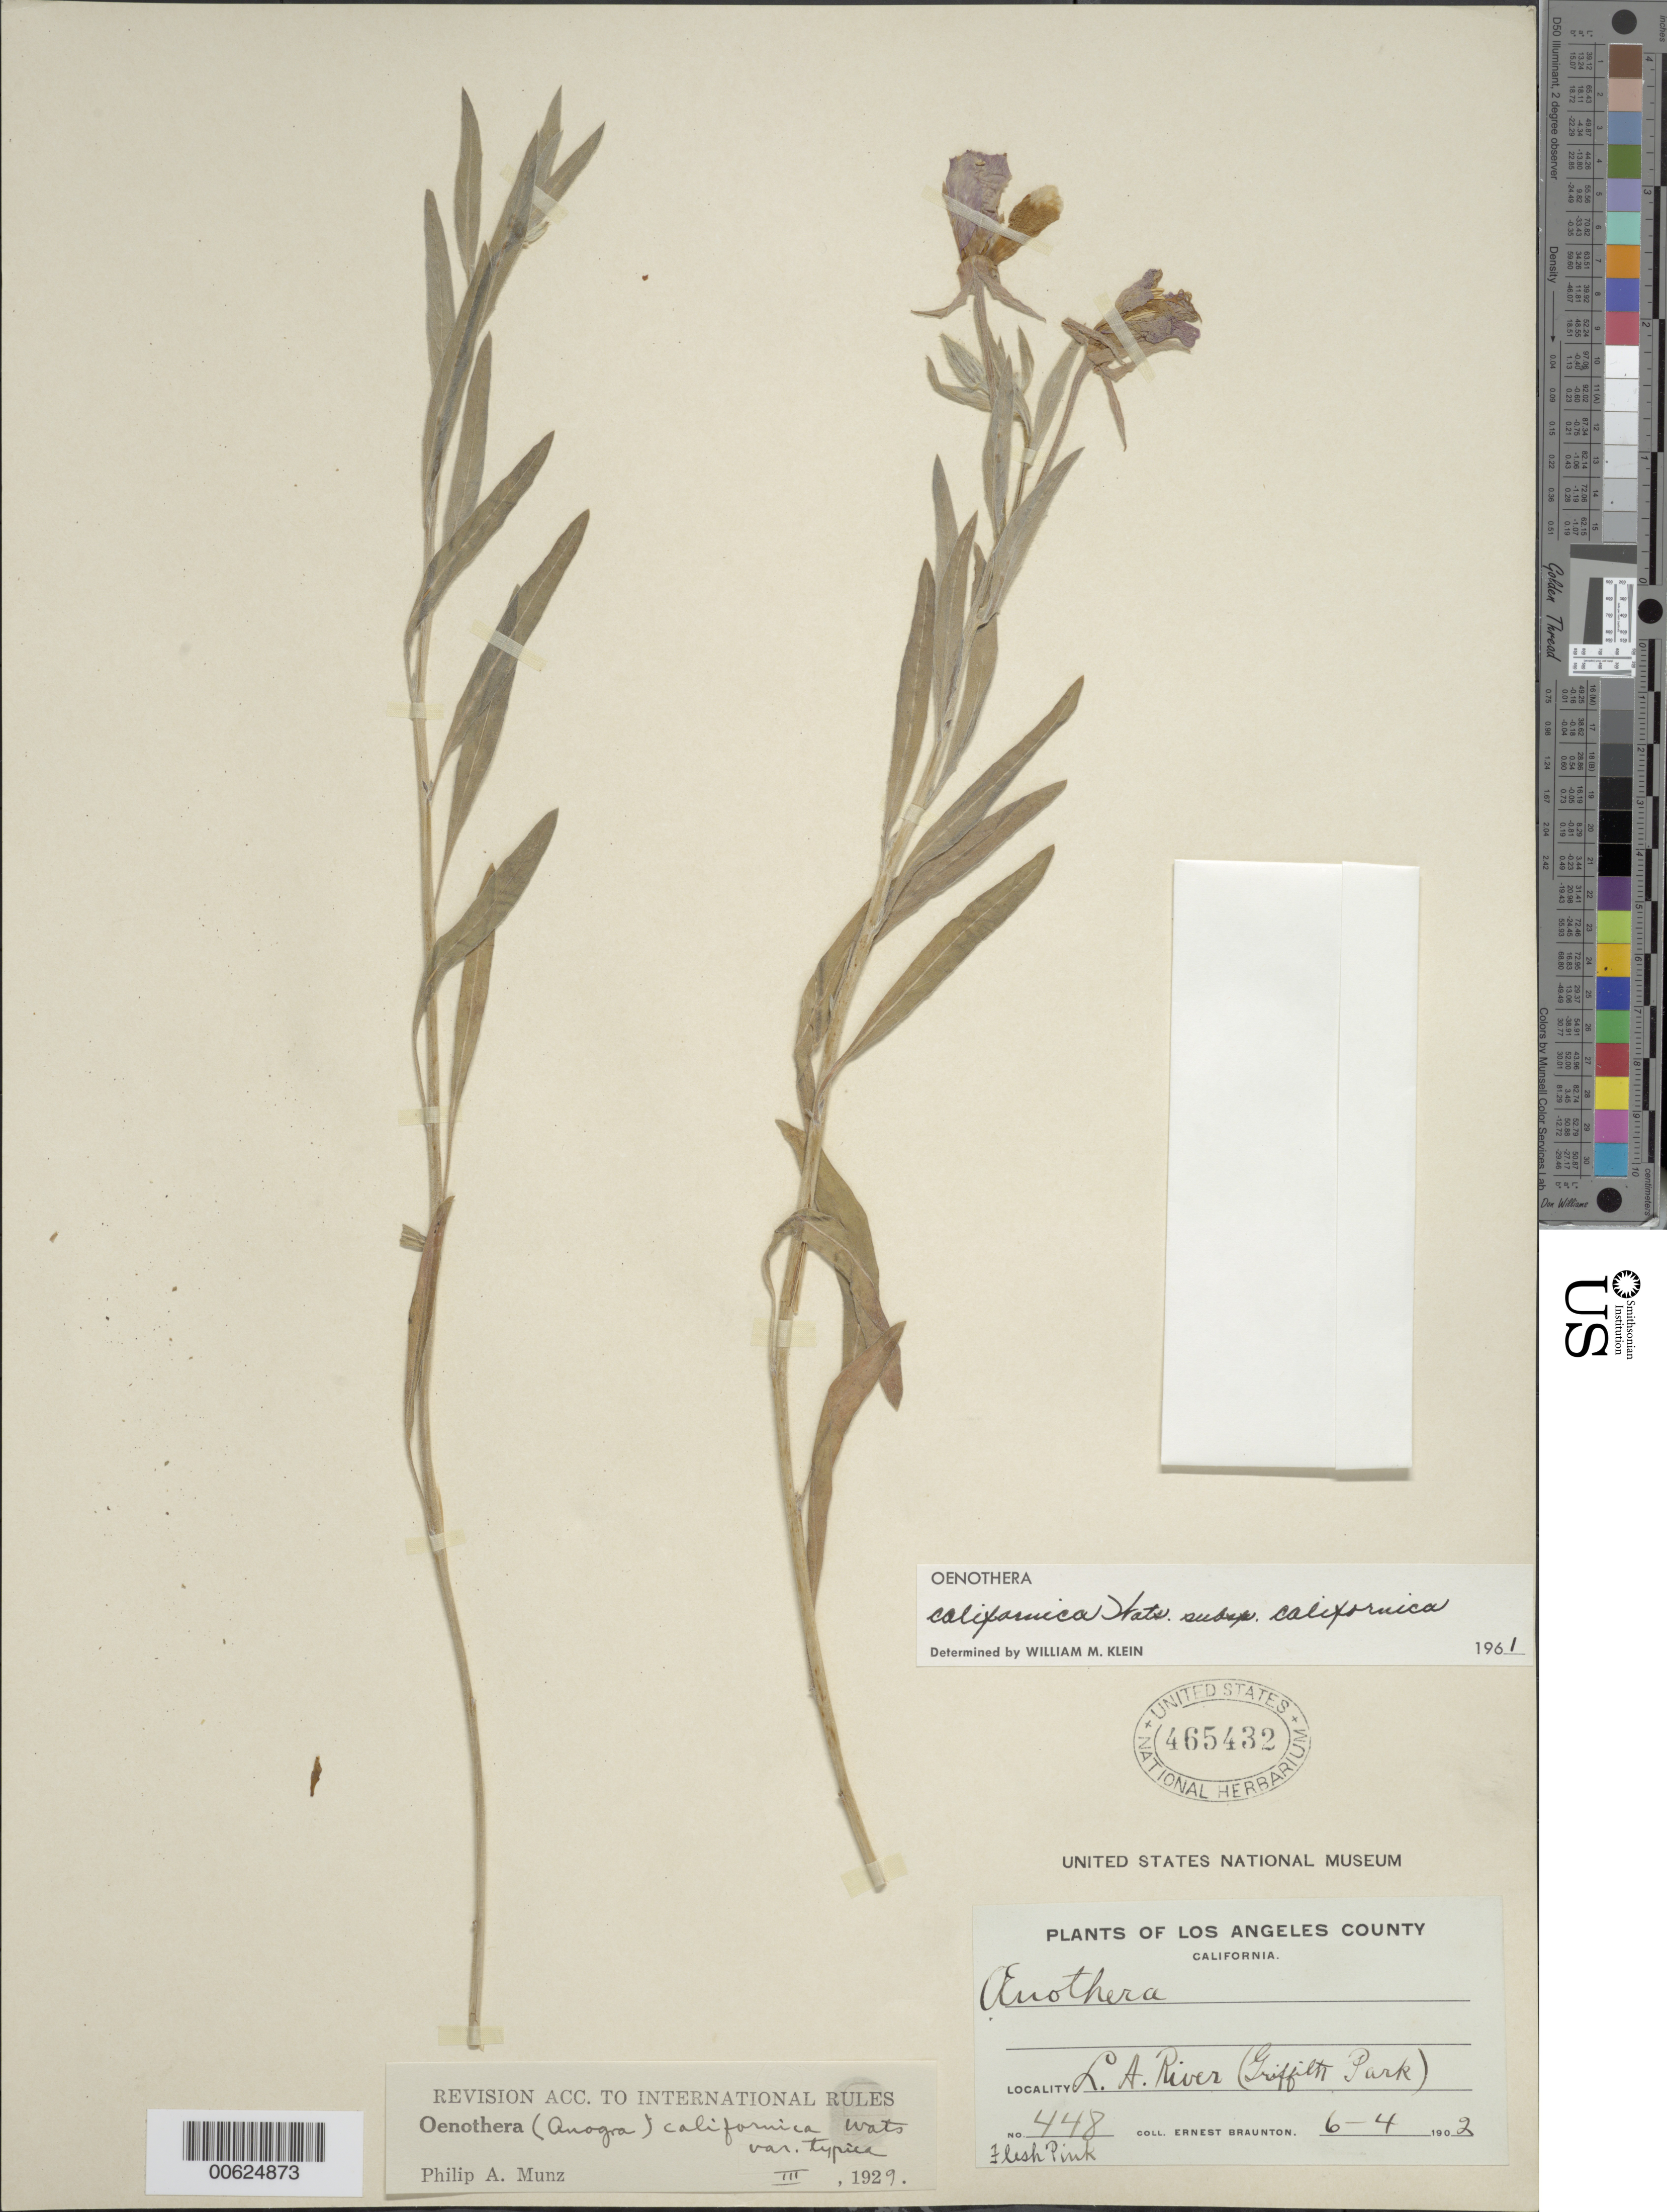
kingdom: Plantae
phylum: Tracheophyta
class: Magnoliopsida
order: Myrtales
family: Onagraceae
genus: Oenothera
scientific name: Oenothera avita subsp. californica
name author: (S. Watson) W.L. Wagner & Gandhi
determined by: Wagner, W. L., (BOT), Smithsonian Institution - National Museum of Natural History (UNITED STATES)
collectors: E. Braunton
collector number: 448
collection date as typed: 04 Jun 1902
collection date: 1902-06-04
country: United States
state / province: California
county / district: Los Angeles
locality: Los Angeles River, Griffith Park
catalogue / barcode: US 465432